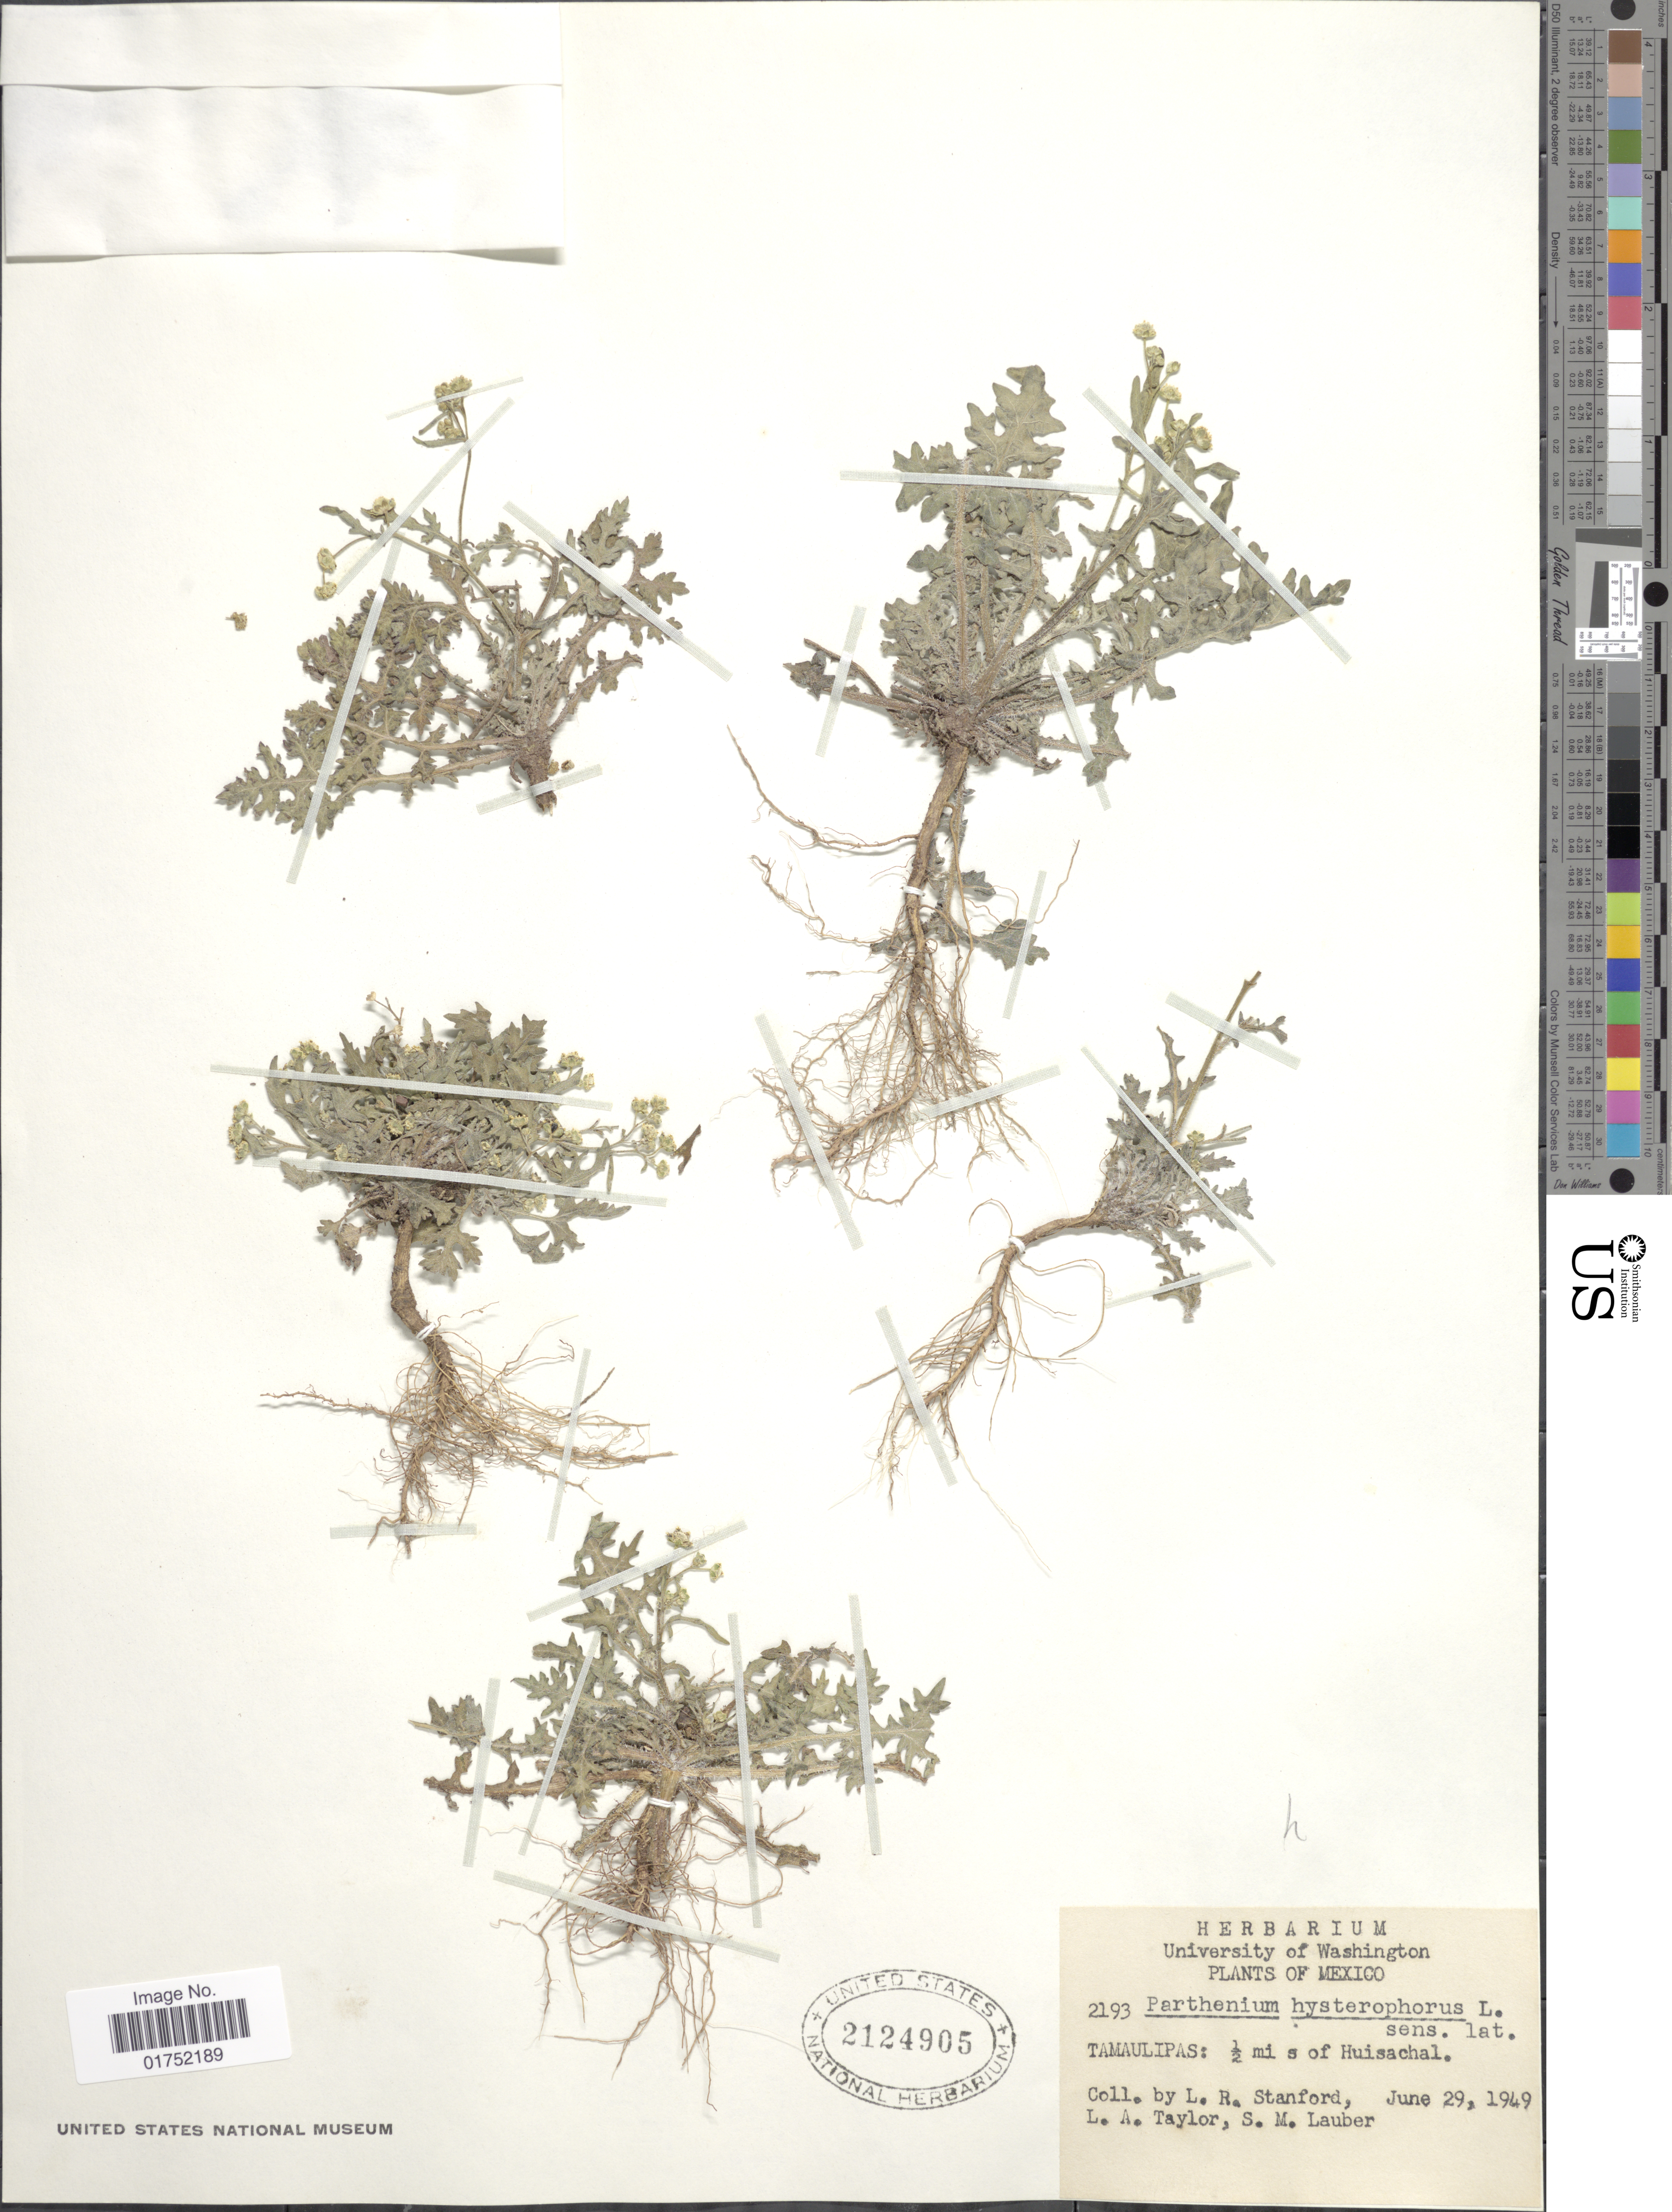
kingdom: Plantae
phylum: Tracheophyta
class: Magnoliopsida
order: Asterales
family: Asteraceae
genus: Parthenium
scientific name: Parthenium hysterophorus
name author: L.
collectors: L. R. Stanford, L. A. Taylor & S. M. Lauber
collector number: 2193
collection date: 1949-06-29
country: Mexico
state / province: Tamaulipas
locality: ½ mi s of Huisachal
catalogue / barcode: US 2124905